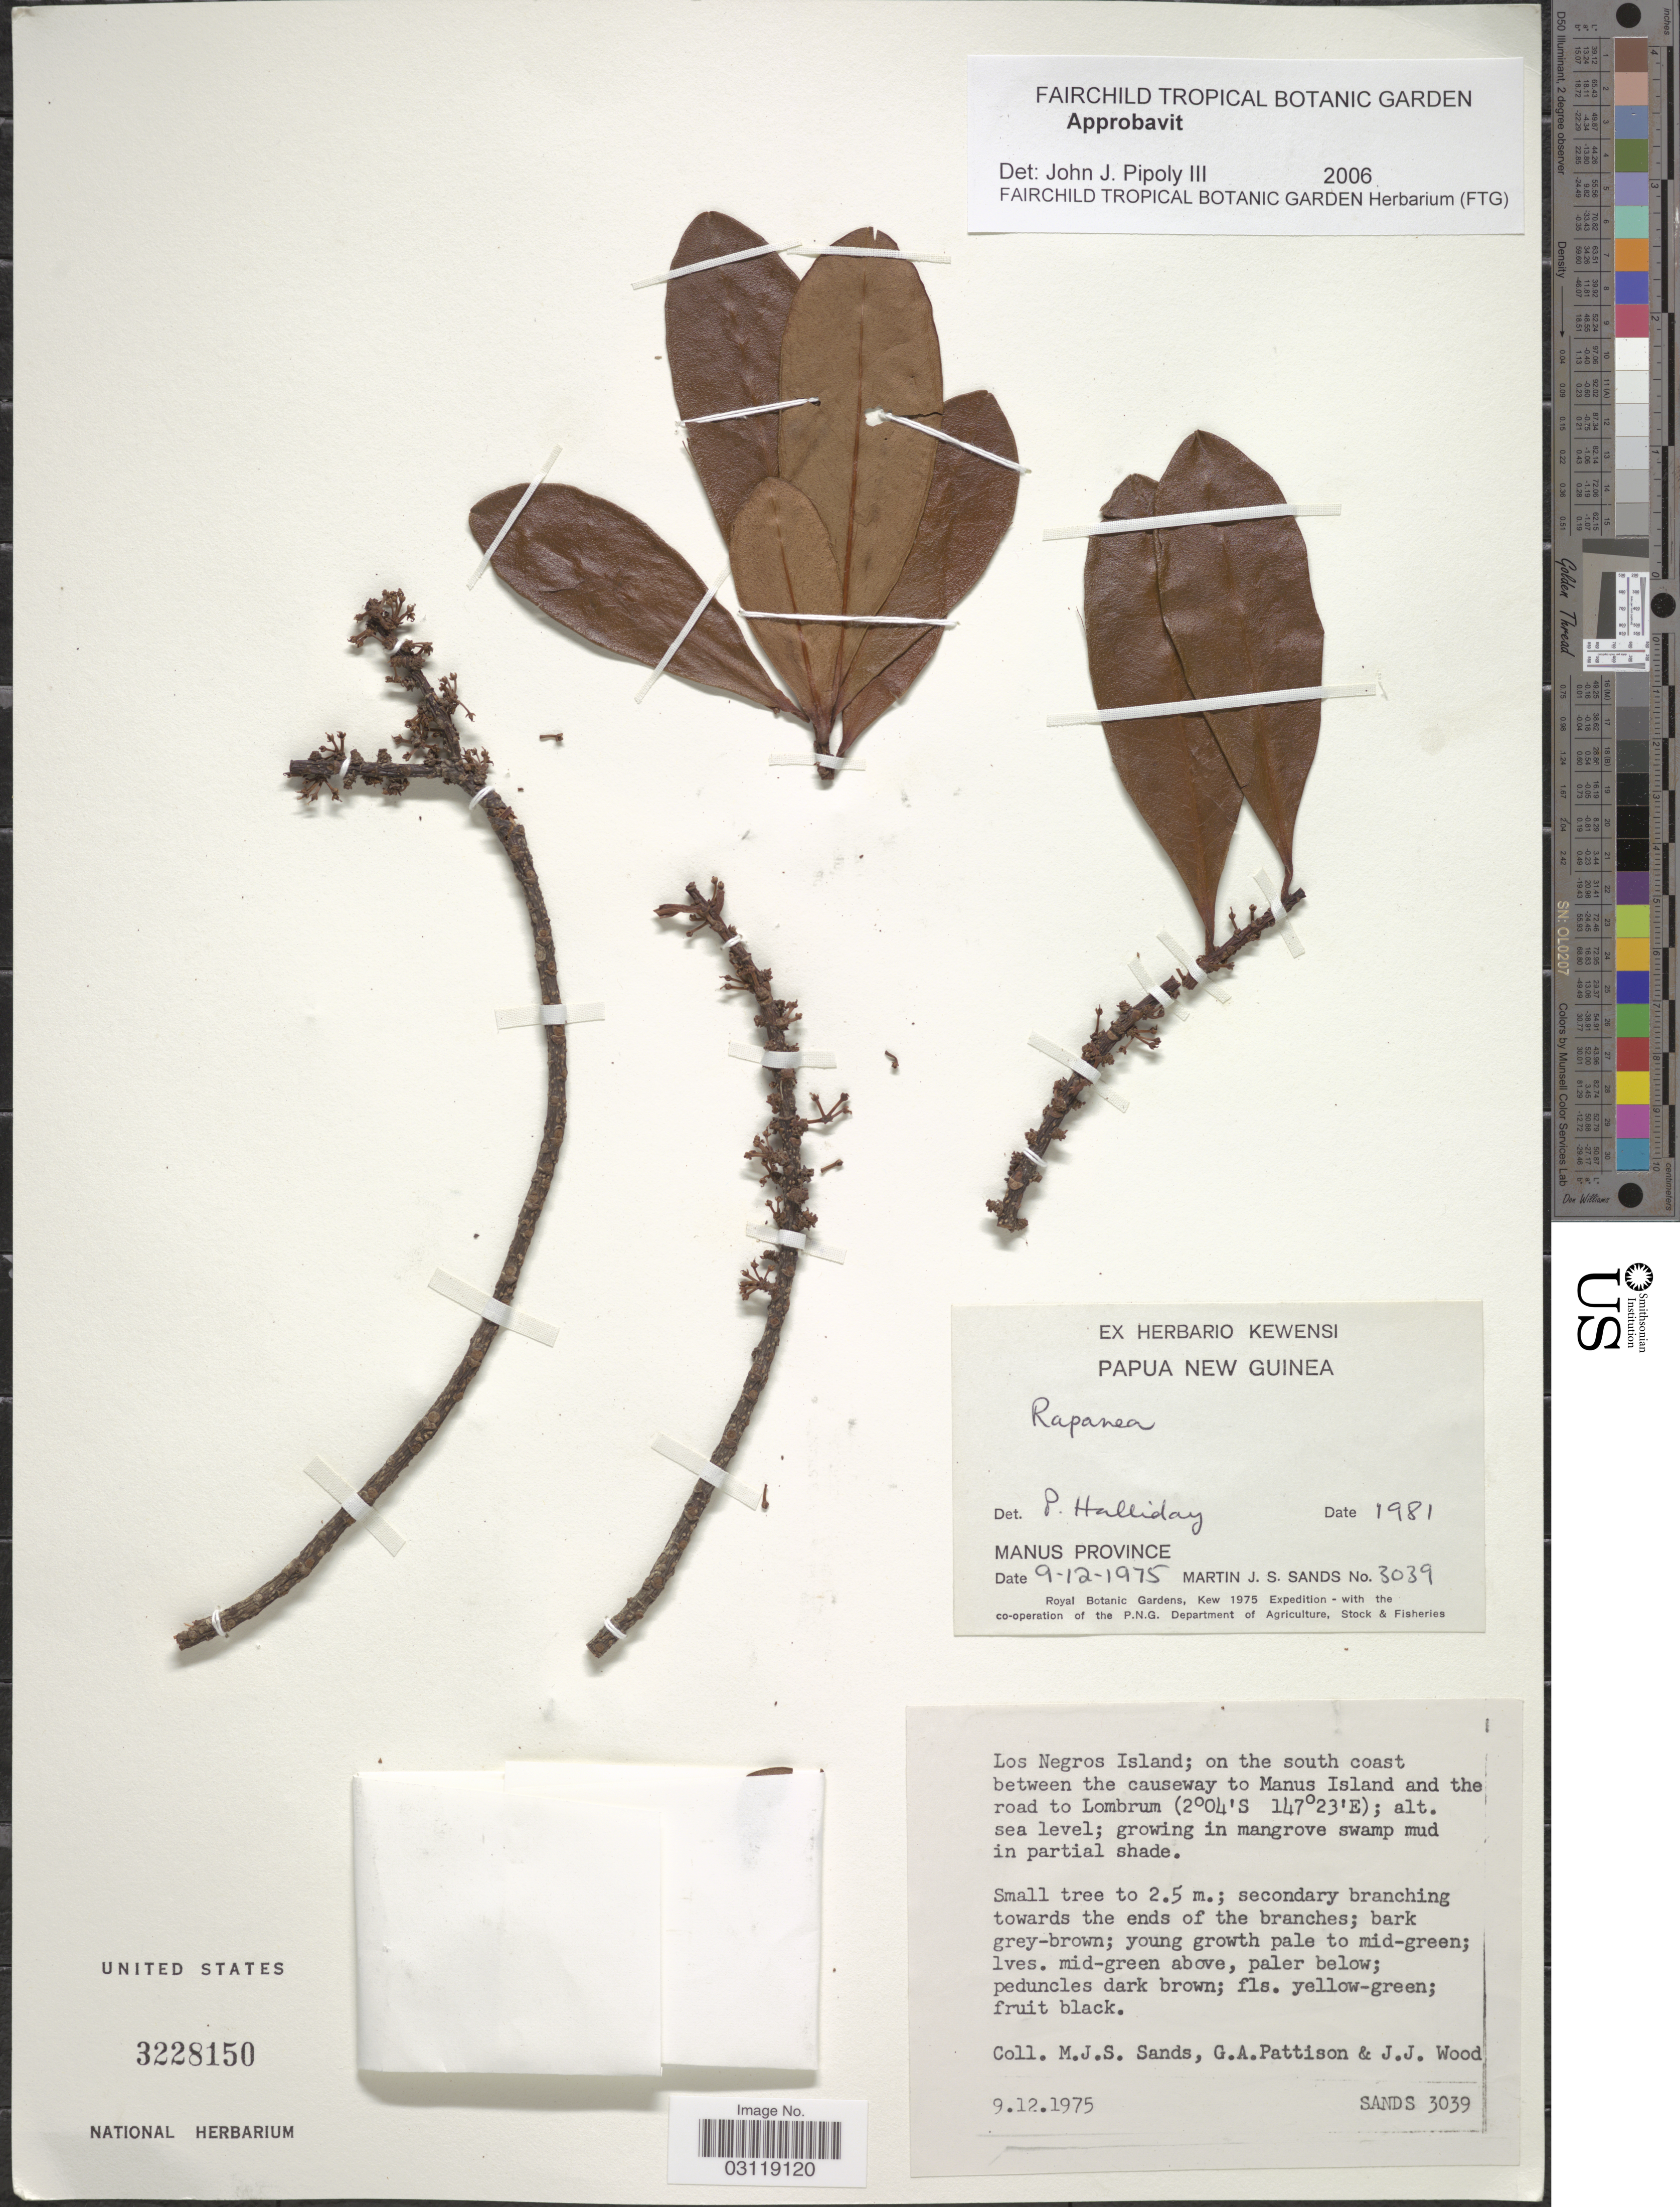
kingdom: Plantae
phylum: Tracheophyta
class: Magnoliopsida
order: Ericales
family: Primulaceae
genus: Rapanea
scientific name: Rapanea sp.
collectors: M. Sands, G. Pattison & J. Wood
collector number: Sands 3039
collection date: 1975-12-09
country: Papua New Guinea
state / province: Manus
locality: Los Negros Island; on the south coast between the causeway to Manus Island and the road to Lombrum.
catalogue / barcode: US 3228150